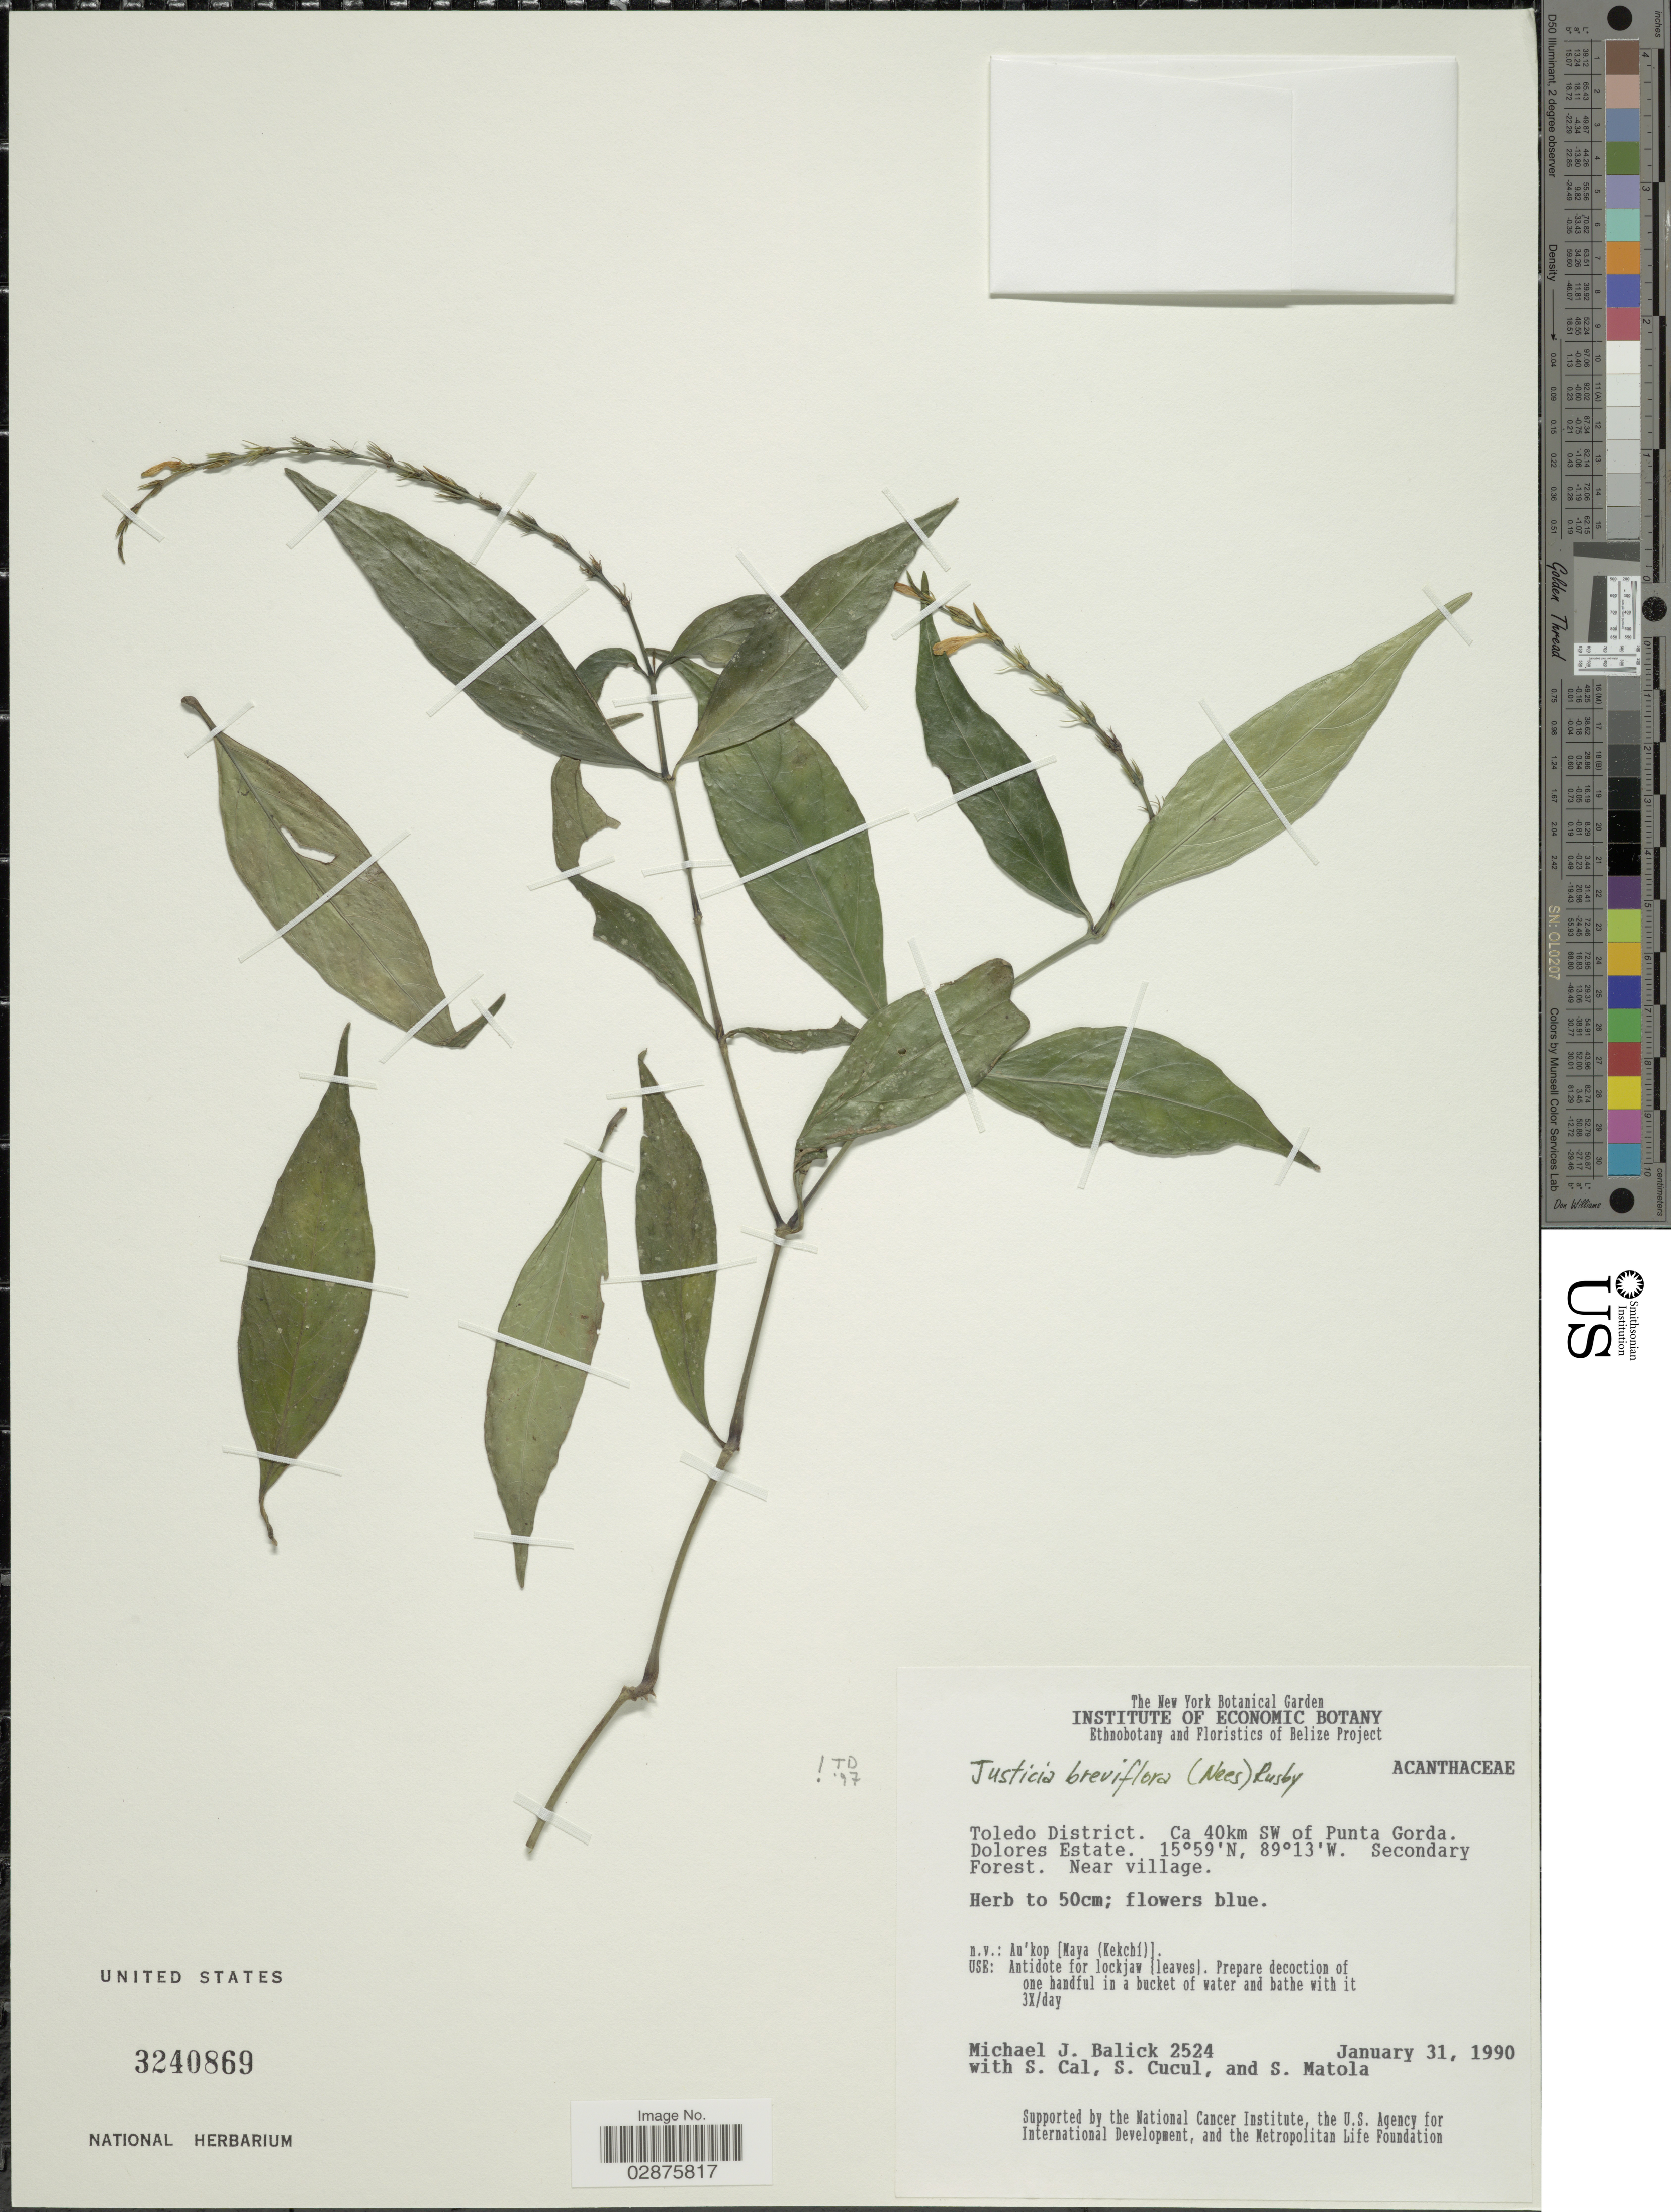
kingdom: Plantae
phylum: Tracheophyta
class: Magnoliopsida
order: Lamiales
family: Acanthaceae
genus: Justicia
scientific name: Justicia breviflora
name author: (Nees) Rusby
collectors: M. J. Balick, S. Cal, S. Cucul & S. Matola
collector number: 2524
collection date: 1990-01-31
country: Belize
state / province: Toledo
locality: Toleda District, Ca 40km SW of Punta Gorda, Dolores Estate, Near Village.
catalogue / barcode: US 3240869